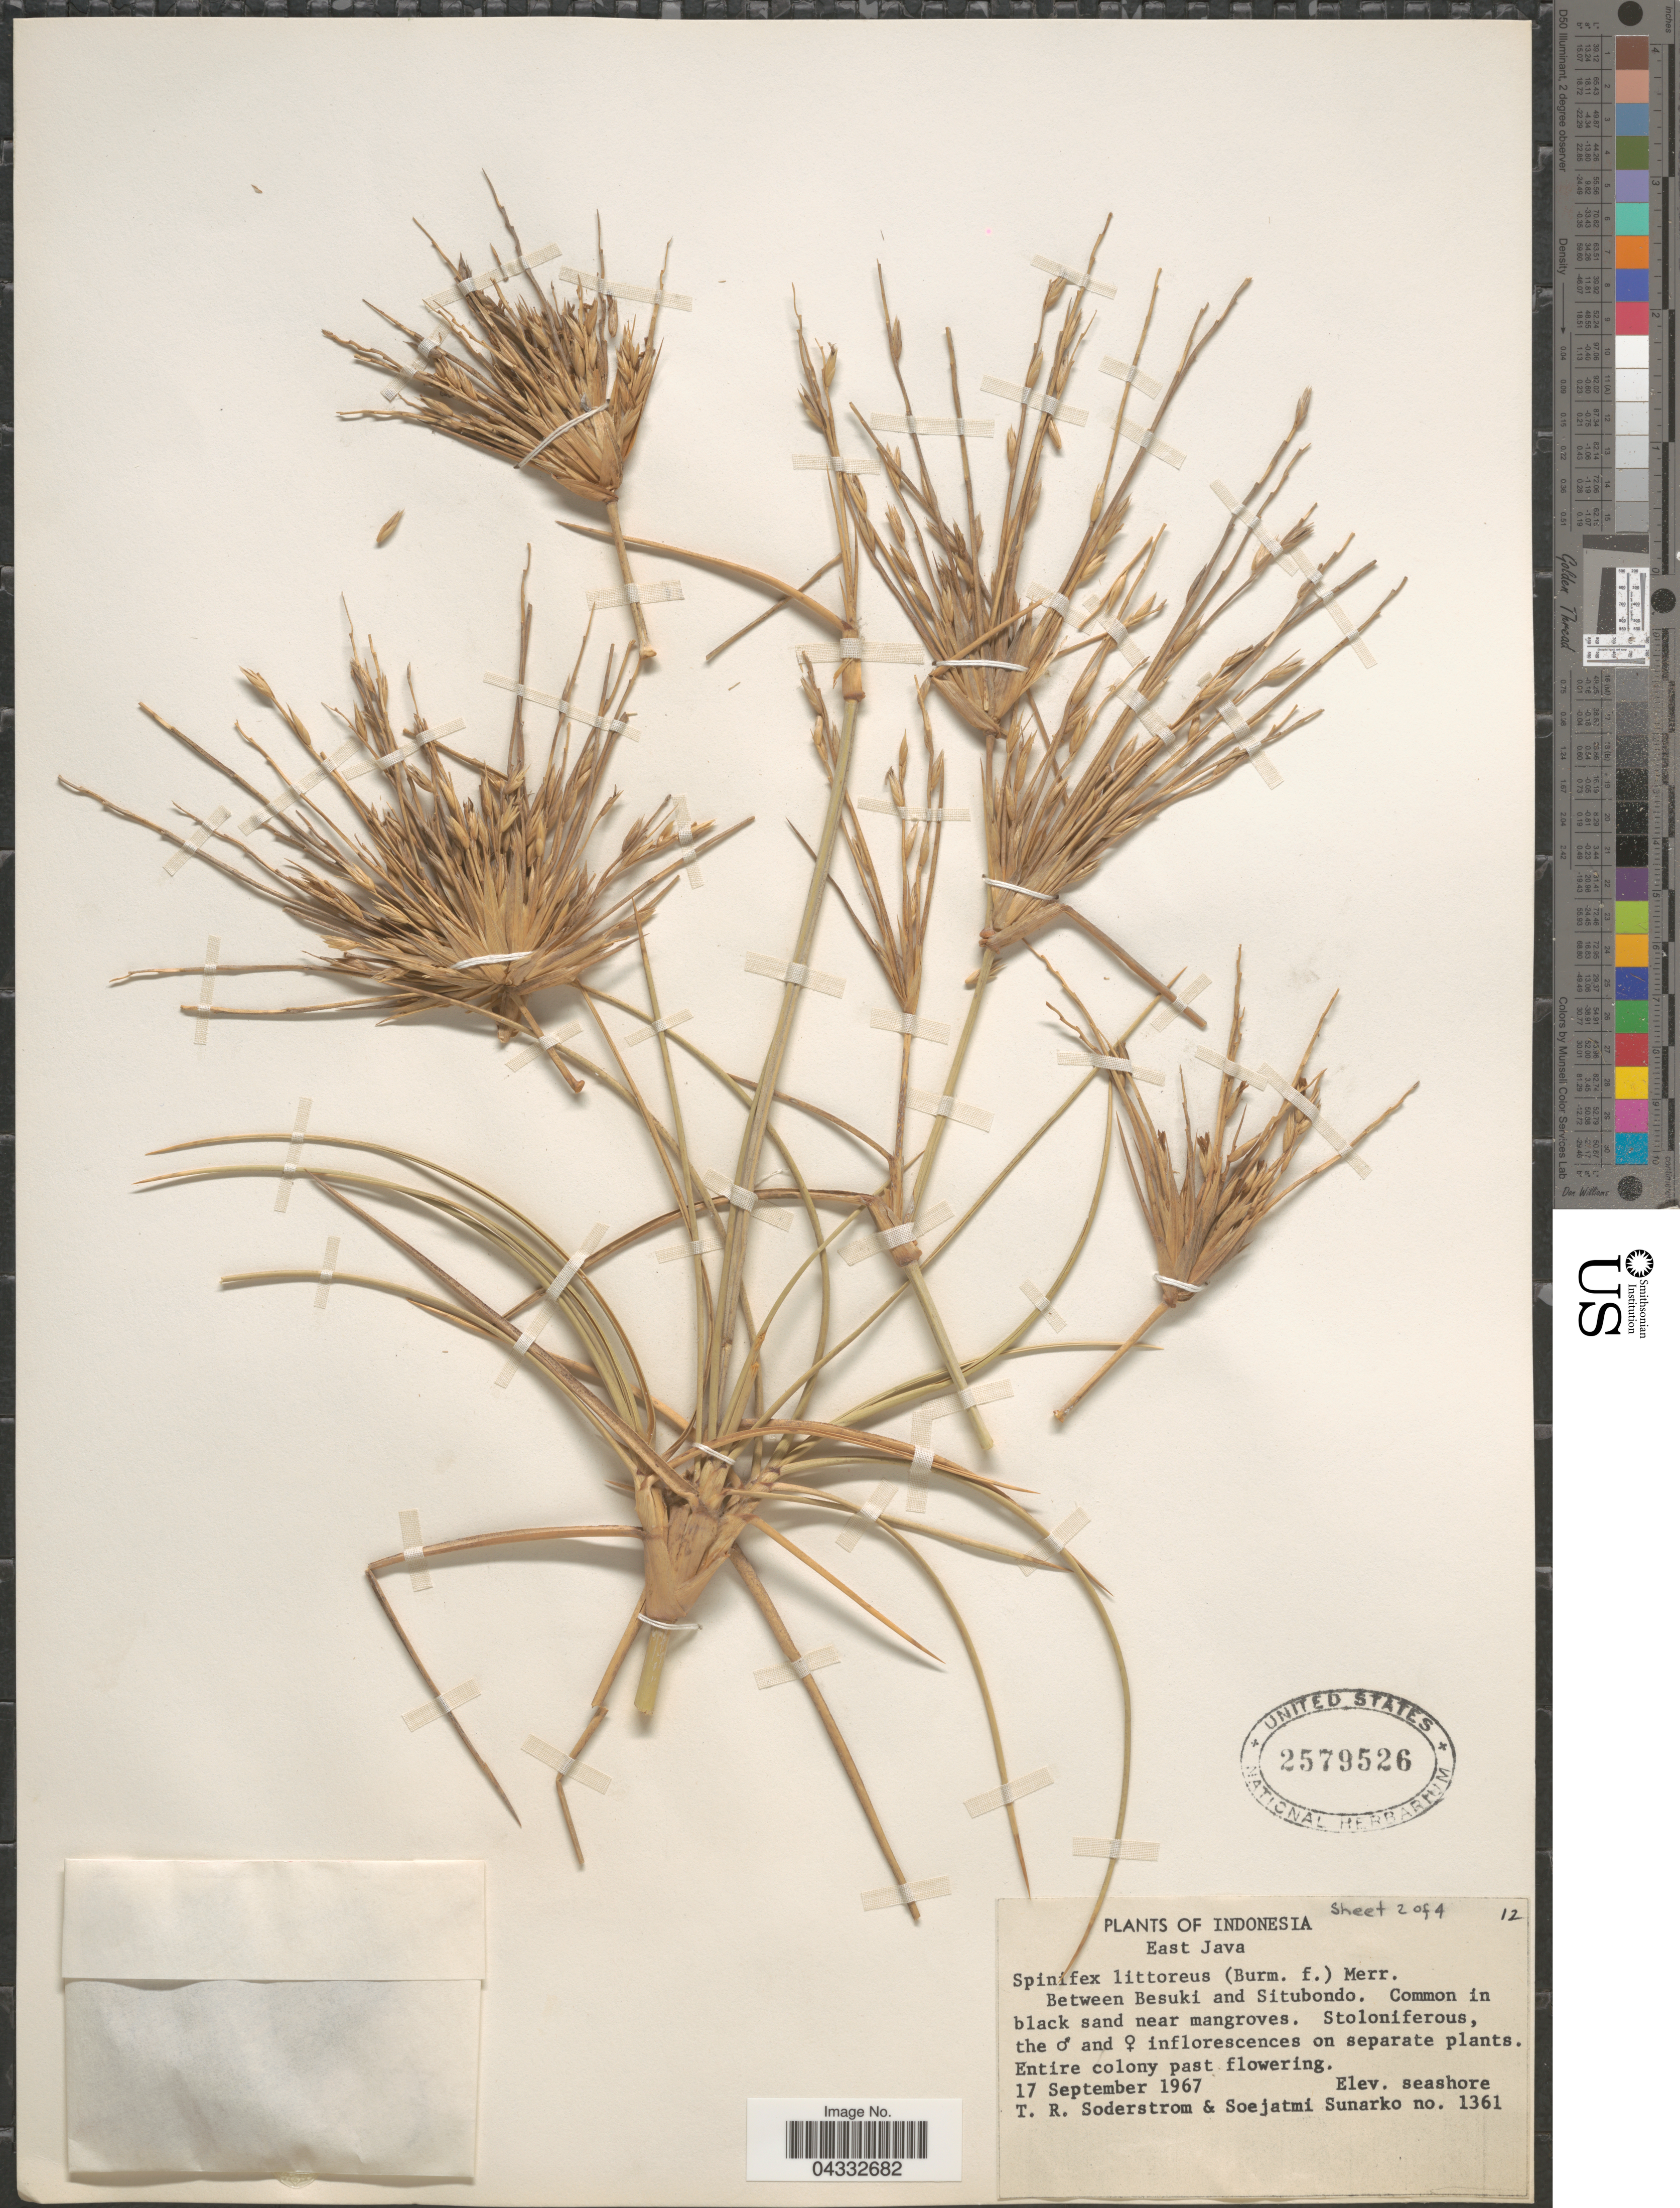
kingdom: Plantae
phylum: Tracheophyta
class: Liliopsida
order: Poales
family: Poaceae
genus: Spinifex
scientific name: Spinifex littoreus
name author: (Burm. f.) Merr.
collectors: T. R. Soderstrom & S. Sunarko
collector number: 1361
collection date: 1967-09-17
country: Indonesia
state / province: Java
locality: East Java. Between Besuki and Situbondo.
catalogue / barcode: US 2579526